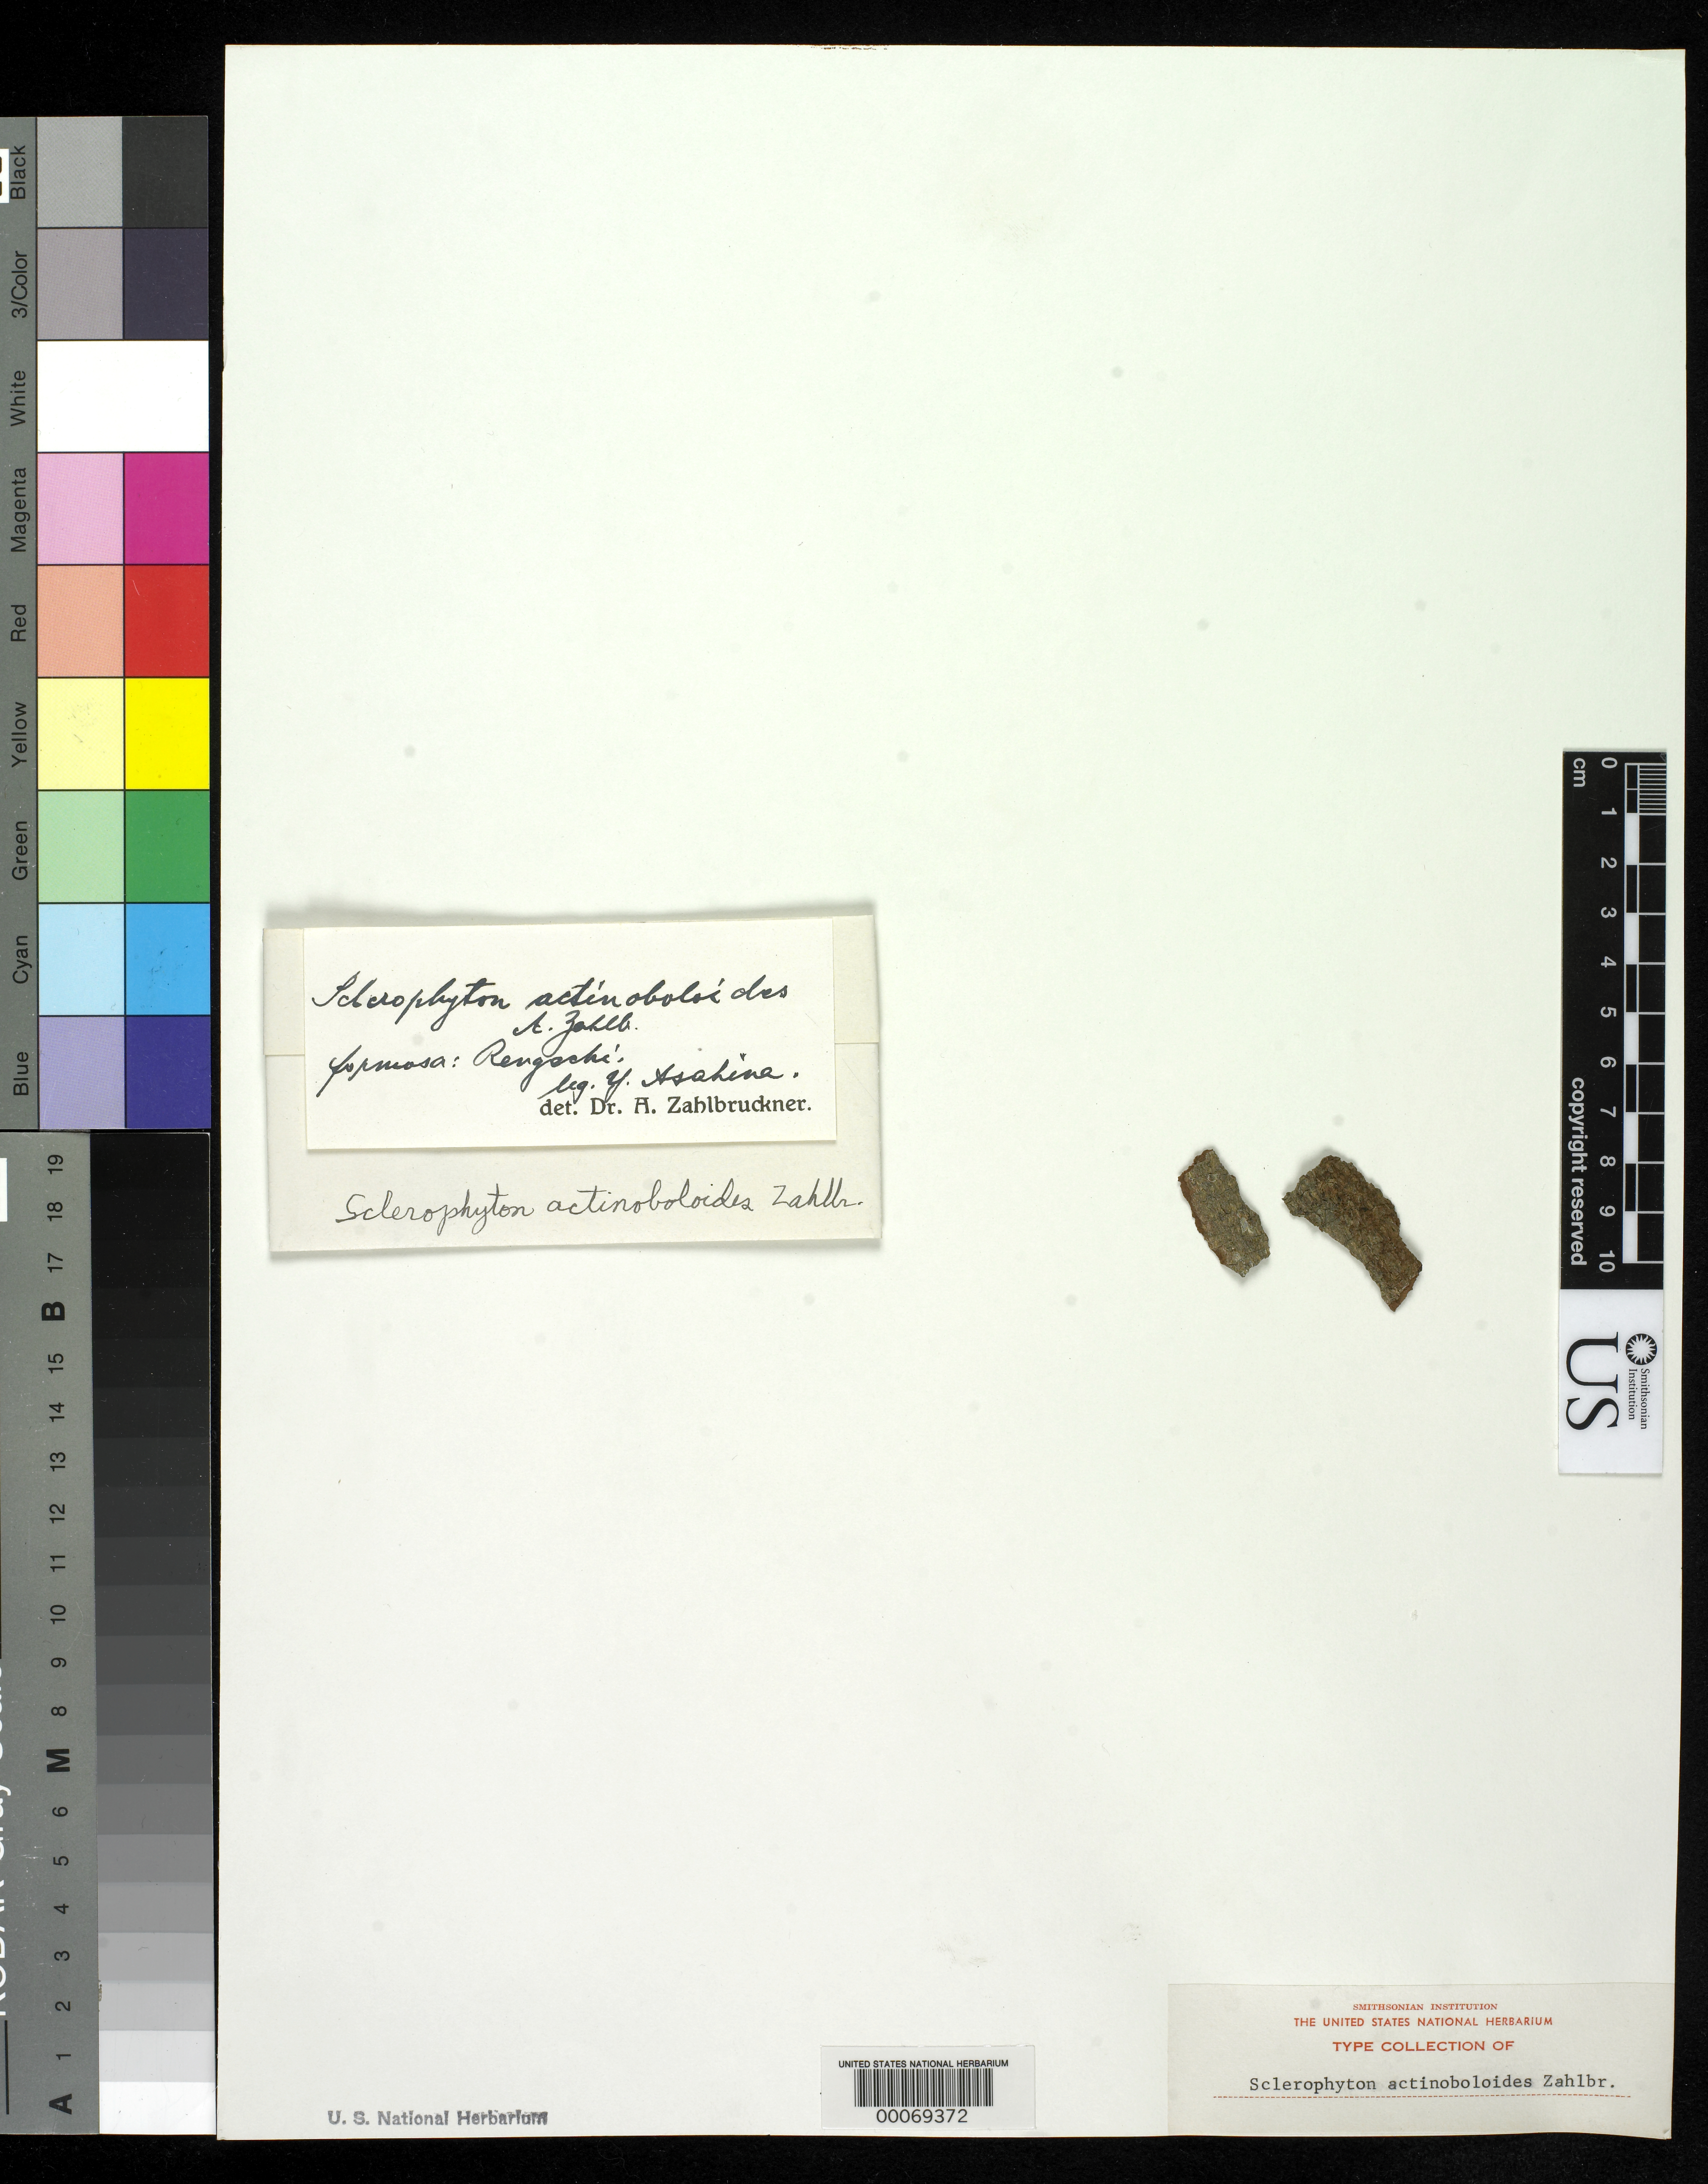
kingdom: Fungi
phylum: Ascomycota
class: Arthoniomycetes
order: Arthoniales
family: Opegraphaceae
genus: Sclerophyton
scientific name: Sclerophyton actinoboloides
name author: Zahlbr.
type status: Isotype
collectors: Y. Asahina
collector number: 320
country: Taiwan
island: Taiwan [Formosa]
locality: Rengschi.